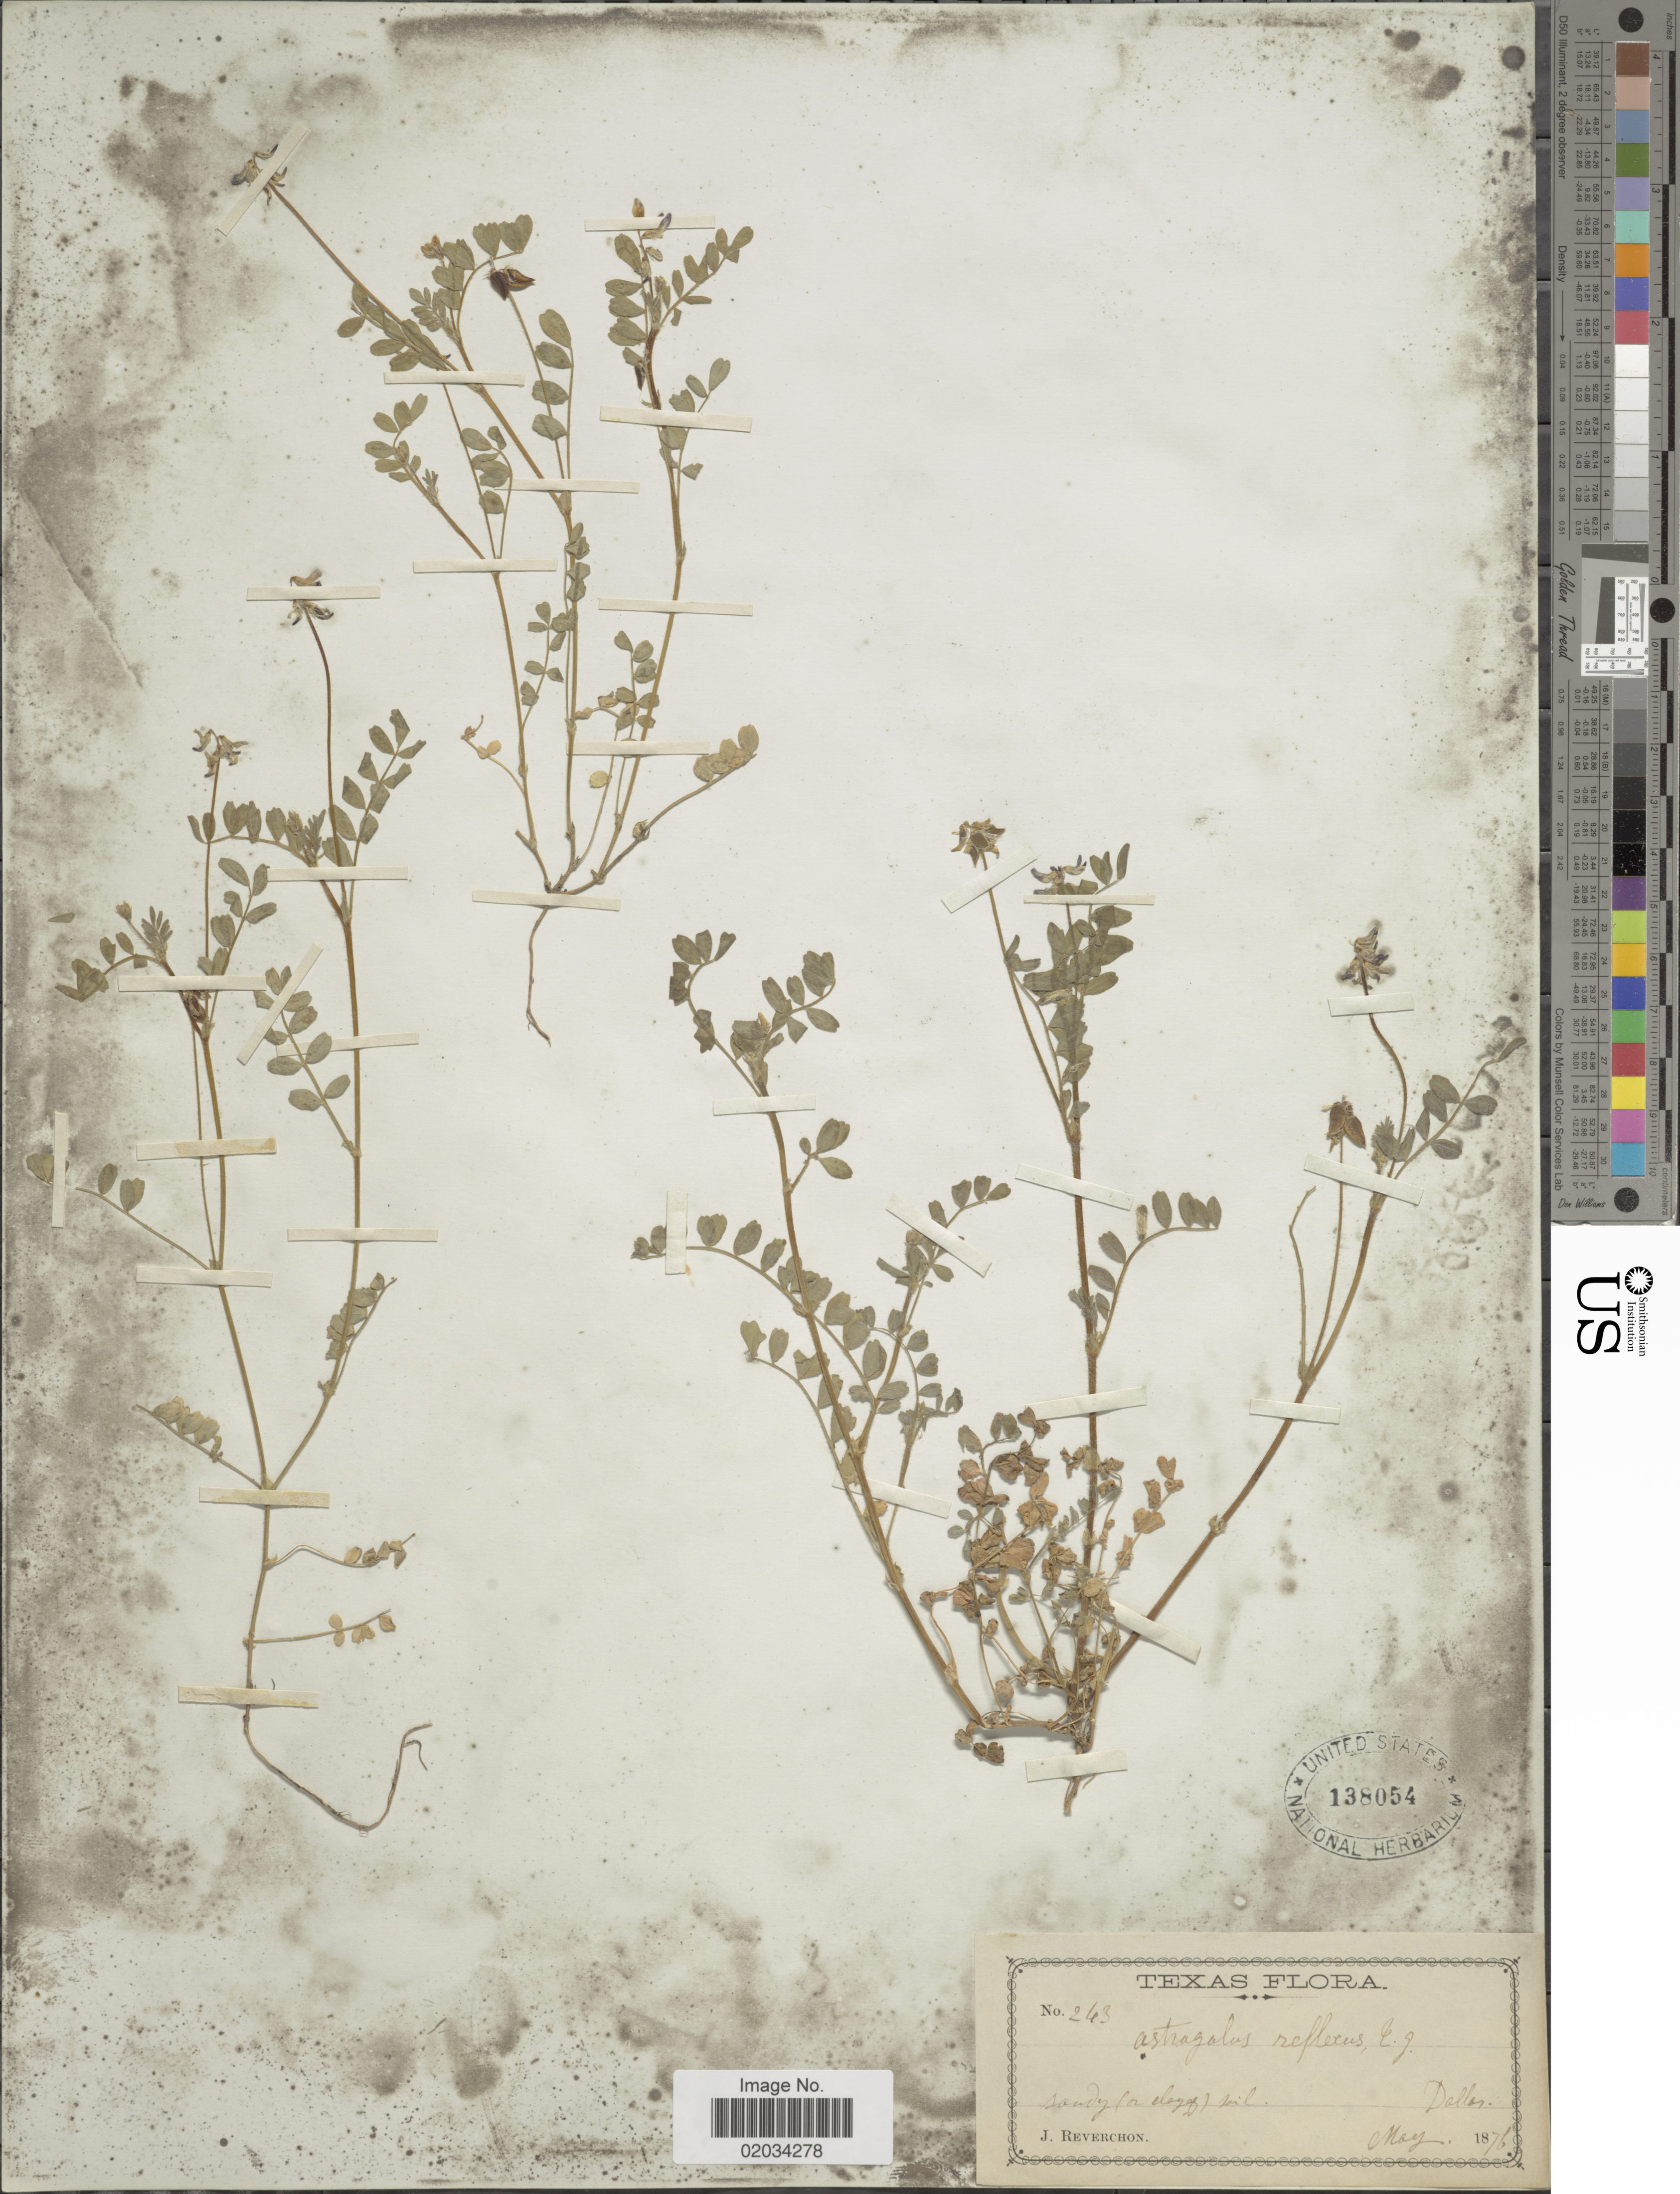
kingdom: Plantae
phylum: Tracheophyta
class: Magnoliopsida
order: Fabales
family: Fabaceae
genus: Astragalus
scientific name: Astragalus reflexus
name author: Torr. & A. Gray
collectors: J. Reverchon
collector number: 243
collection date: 1876-05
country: United States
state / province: Texas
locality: Dallas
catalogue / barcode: US 138054